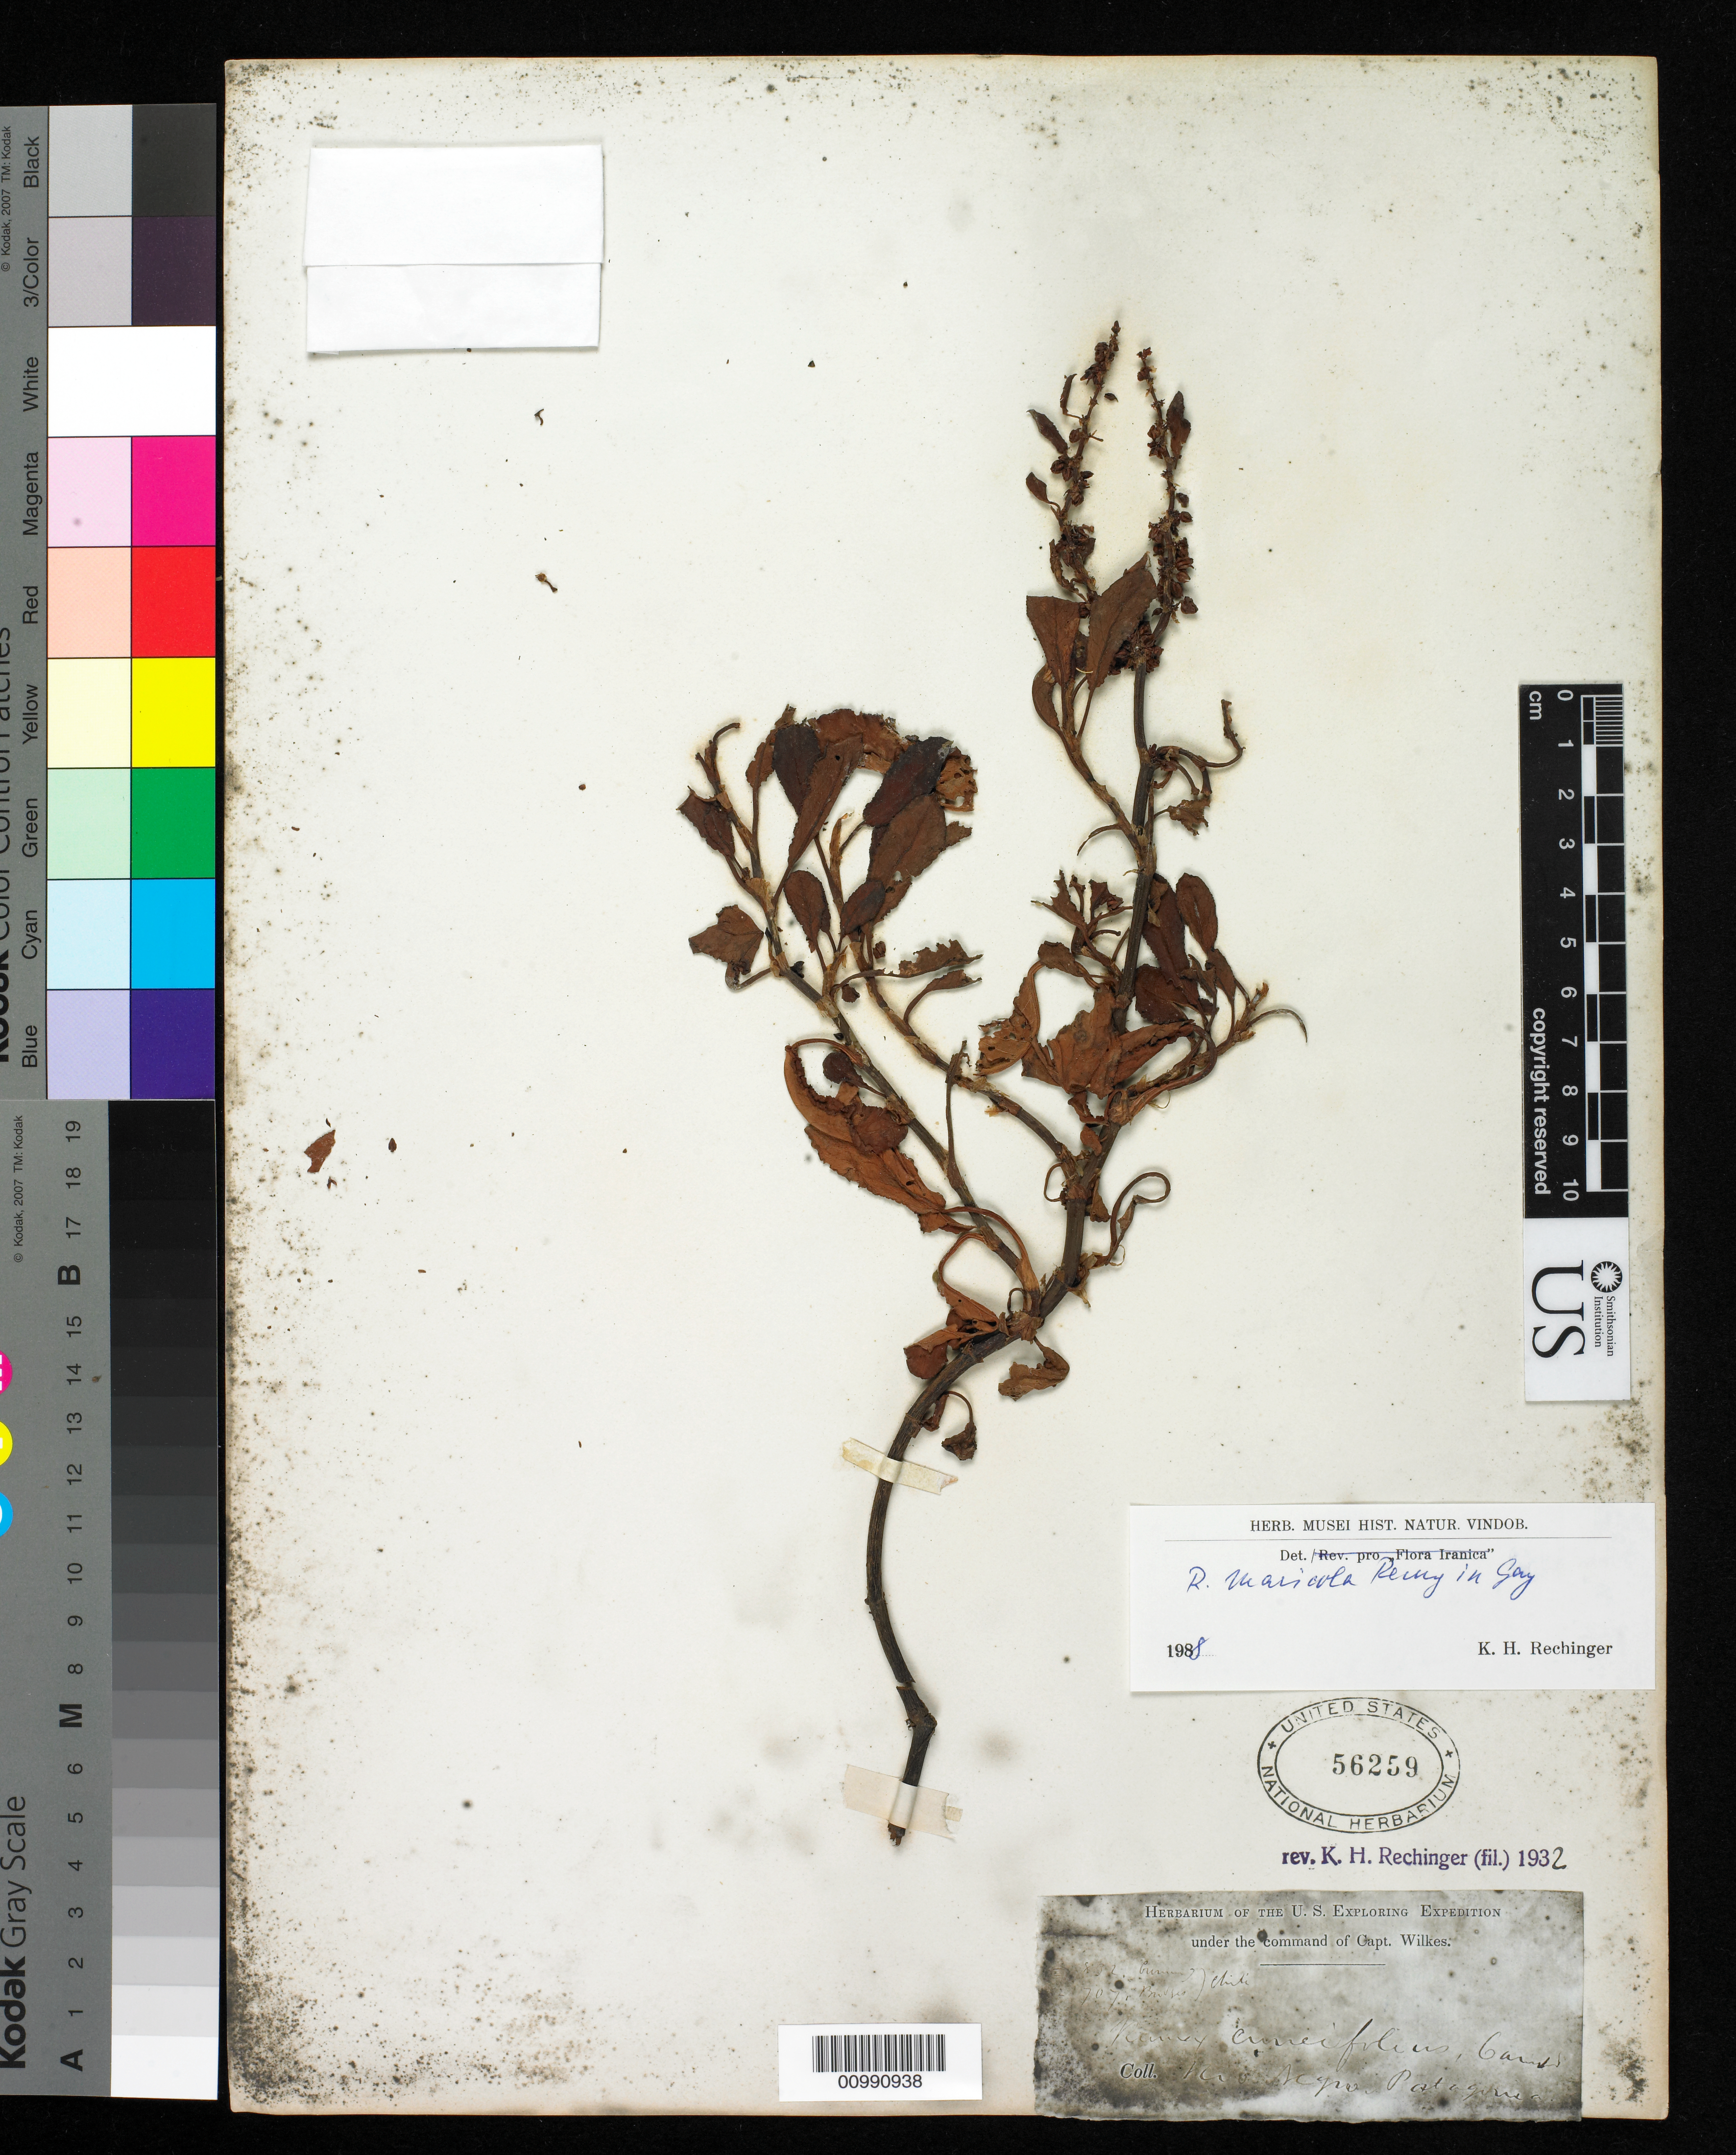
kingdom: Plantae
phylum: Tracheophyta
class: Magnoliopsida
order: Caryophyllales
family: Polygonaceae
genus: Rumex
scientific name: Rumex maricola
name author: Remy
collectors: Wilkes Explor. Exped.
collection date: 1838/1842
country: Argentina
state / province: Rio Negro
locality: Rio Nego, Patagonia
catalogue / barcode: US 56259